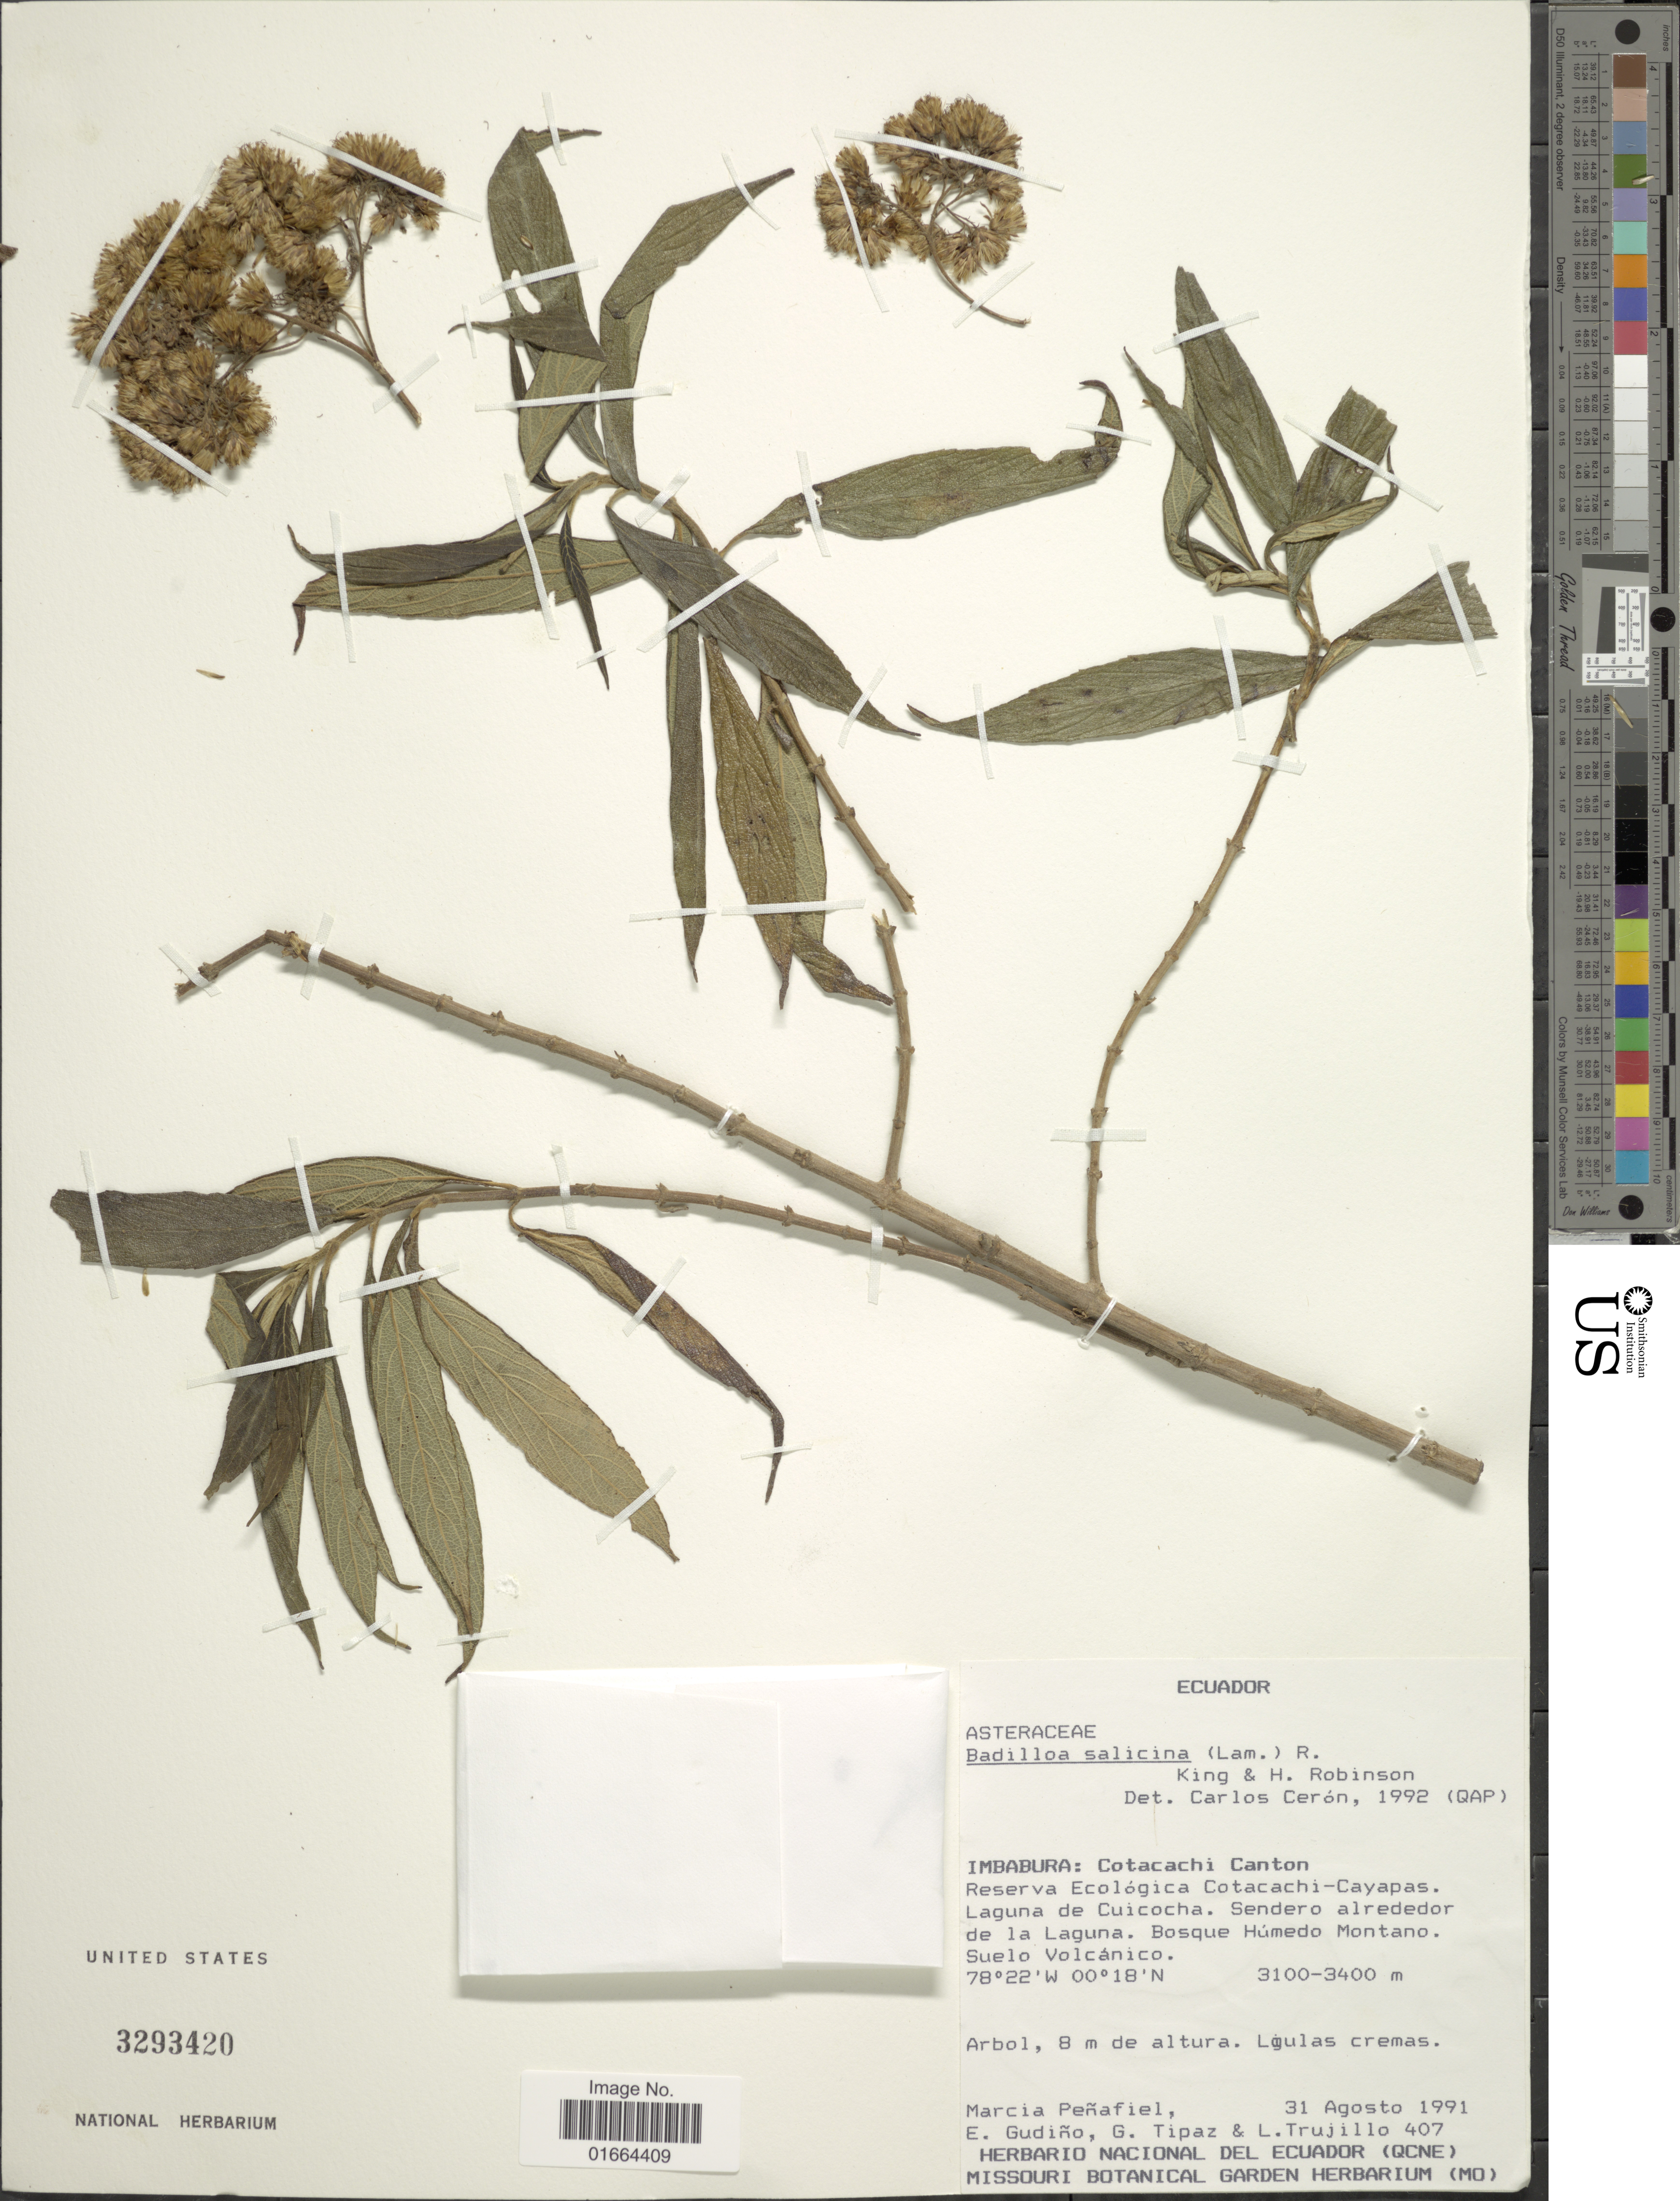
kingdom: Plantae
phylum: Tracheophyta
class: Magnoliopsida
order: Asterales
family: Asteraceae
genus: Badilloa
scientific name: Badilloa salicina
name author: (Lam.) R.M. King & H. Rob.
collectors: M. Penafiel, E. Gudiño, G. Tipaz & L. Trujillo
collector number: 407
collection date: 1991-08-31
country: Ecuador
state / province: Imbabura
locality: Imbabura: Cotacachi Canton, Reserva Ecologica Cotacachi-Cayapas, Laguan de Cuicocha, Sendero alrededor de la Laguna, Bosque Humedo Montano, Suelo Volcanico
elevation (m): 3100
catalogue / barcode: US 3293420